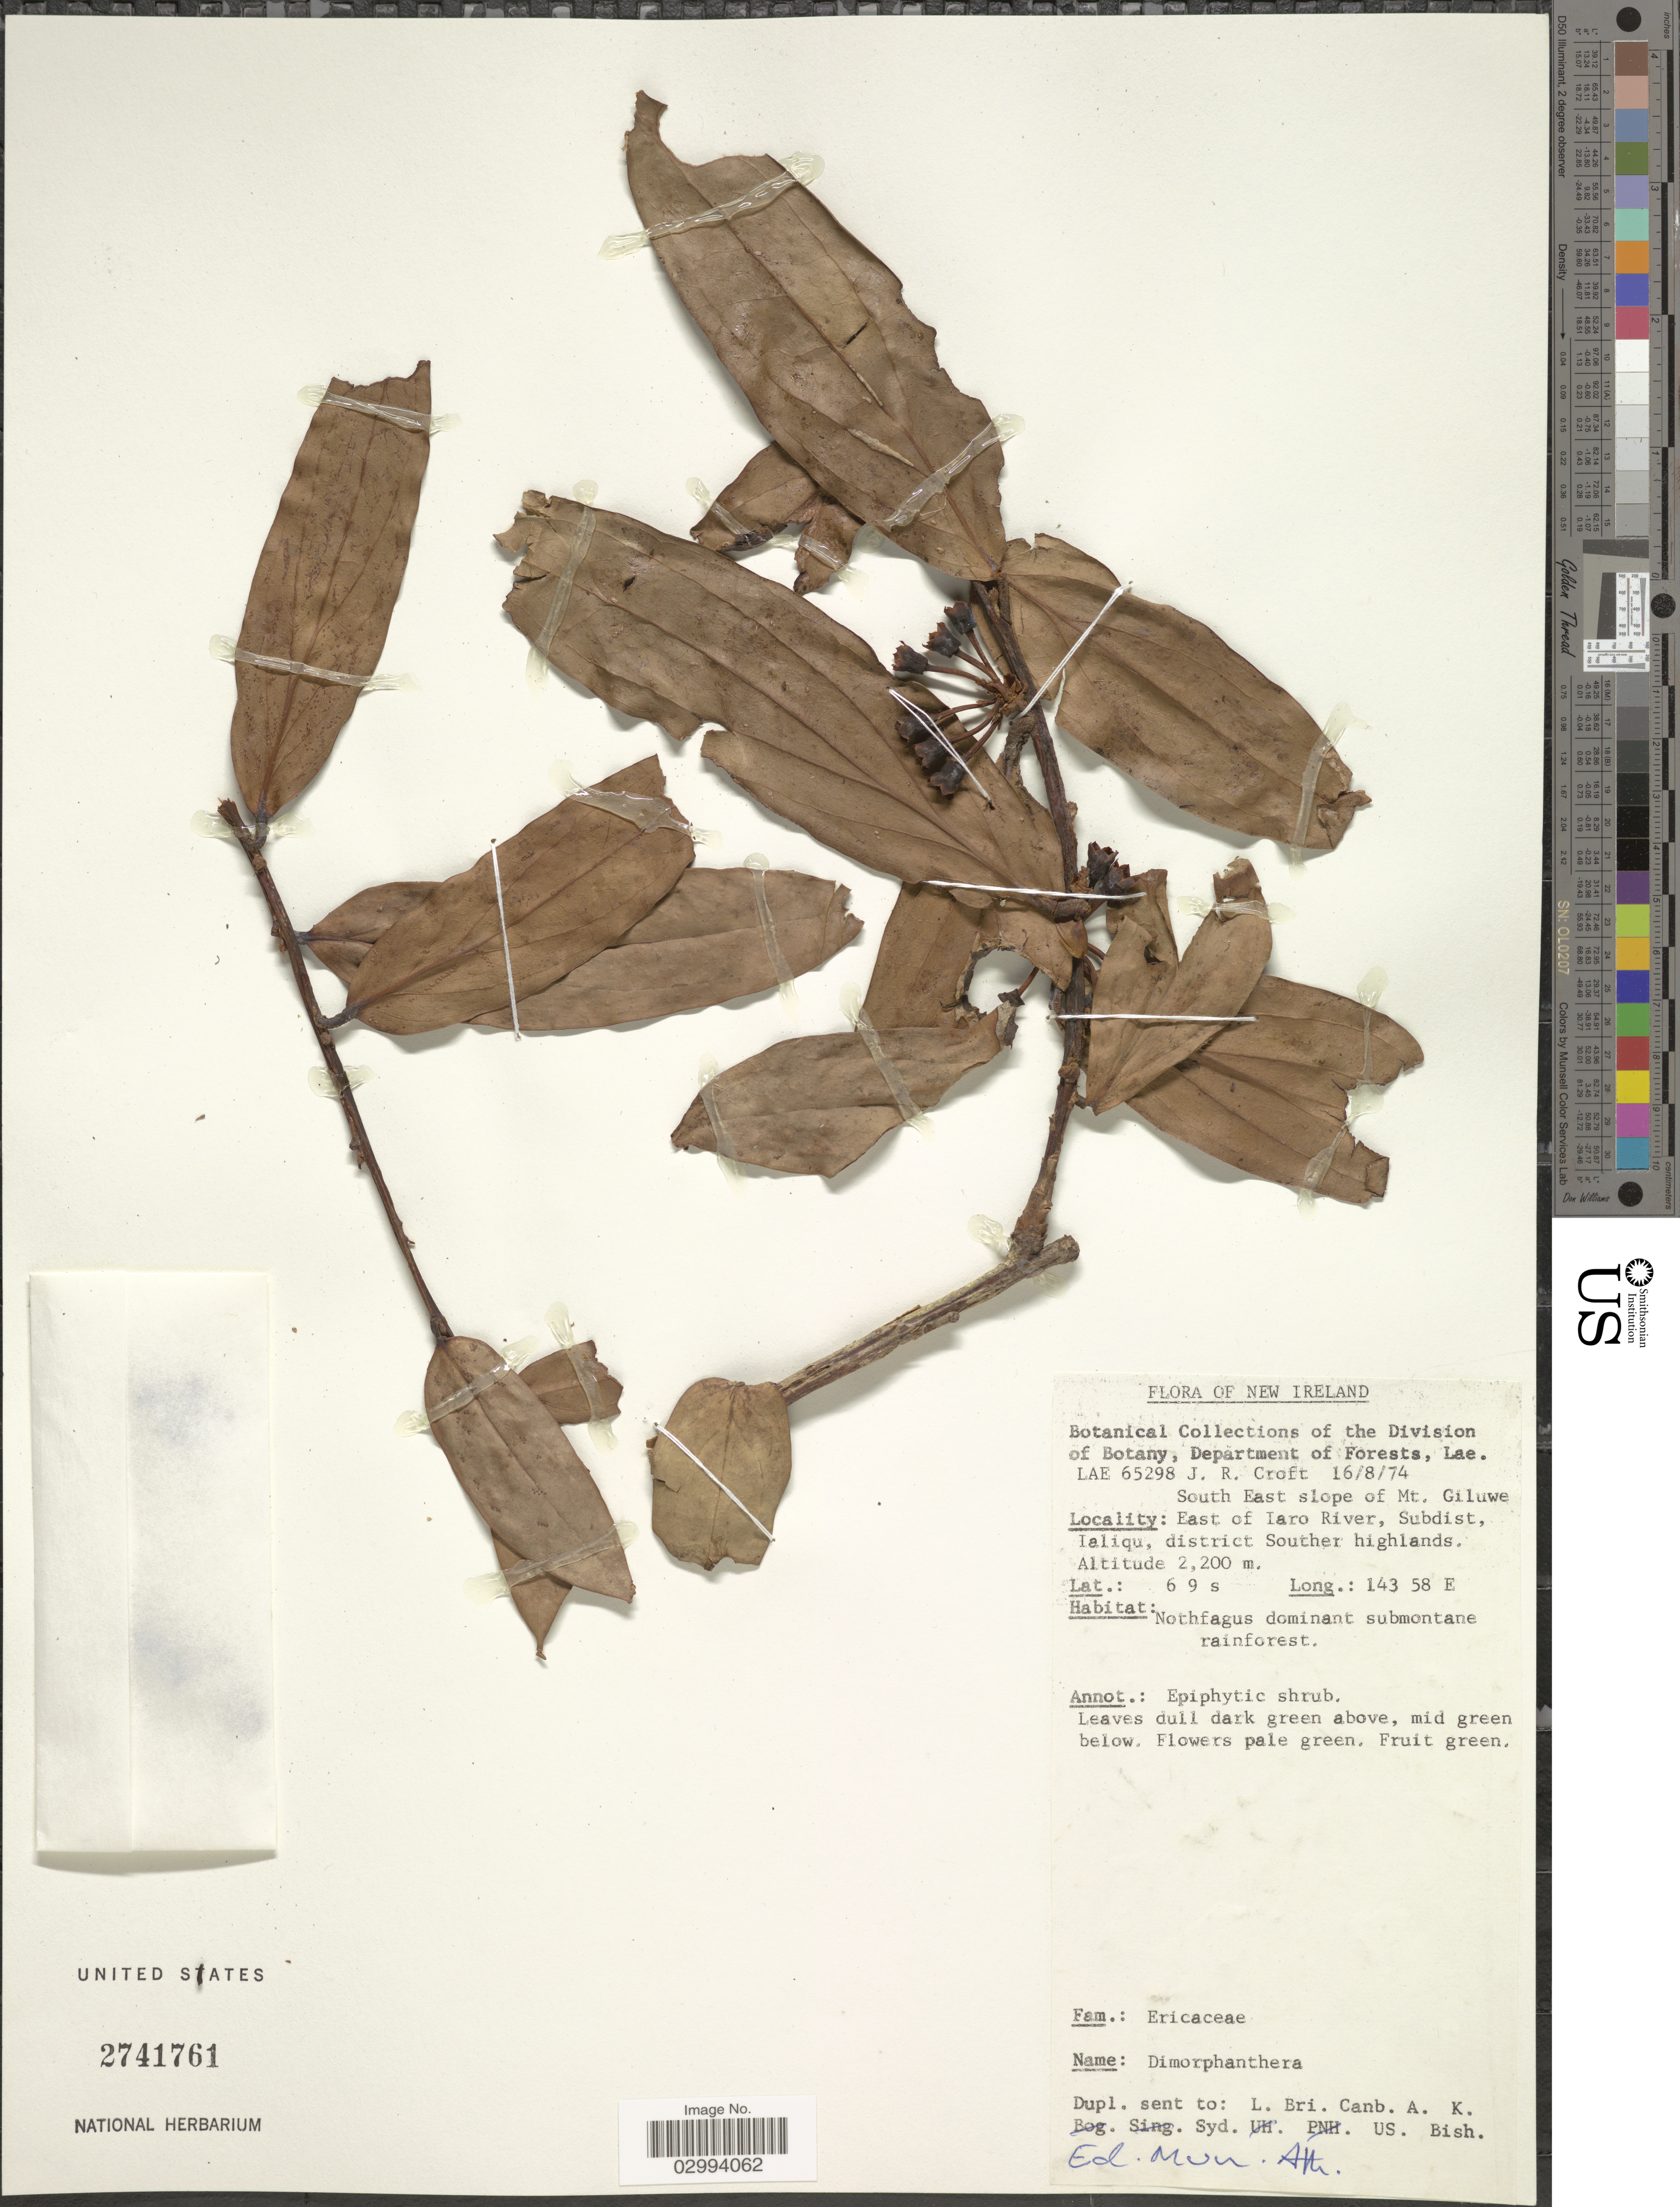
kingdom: Plantae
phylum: Tracheophyta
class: Magnoliopsida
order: Ericales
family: Ericaceae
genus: Dimorphanthera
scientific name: Dimorphanthera sp.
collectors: J. R. Croft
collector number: LAE65298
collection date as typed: Transcribed d/m/y: 16/8/74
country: Papua New Guinea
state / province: New Ireland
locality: South East slope of Mt. Giluwe, East of Iaro River, Subdist, Ialiqu, district Souther highlands.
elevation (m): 2200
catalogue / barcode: US 2741761